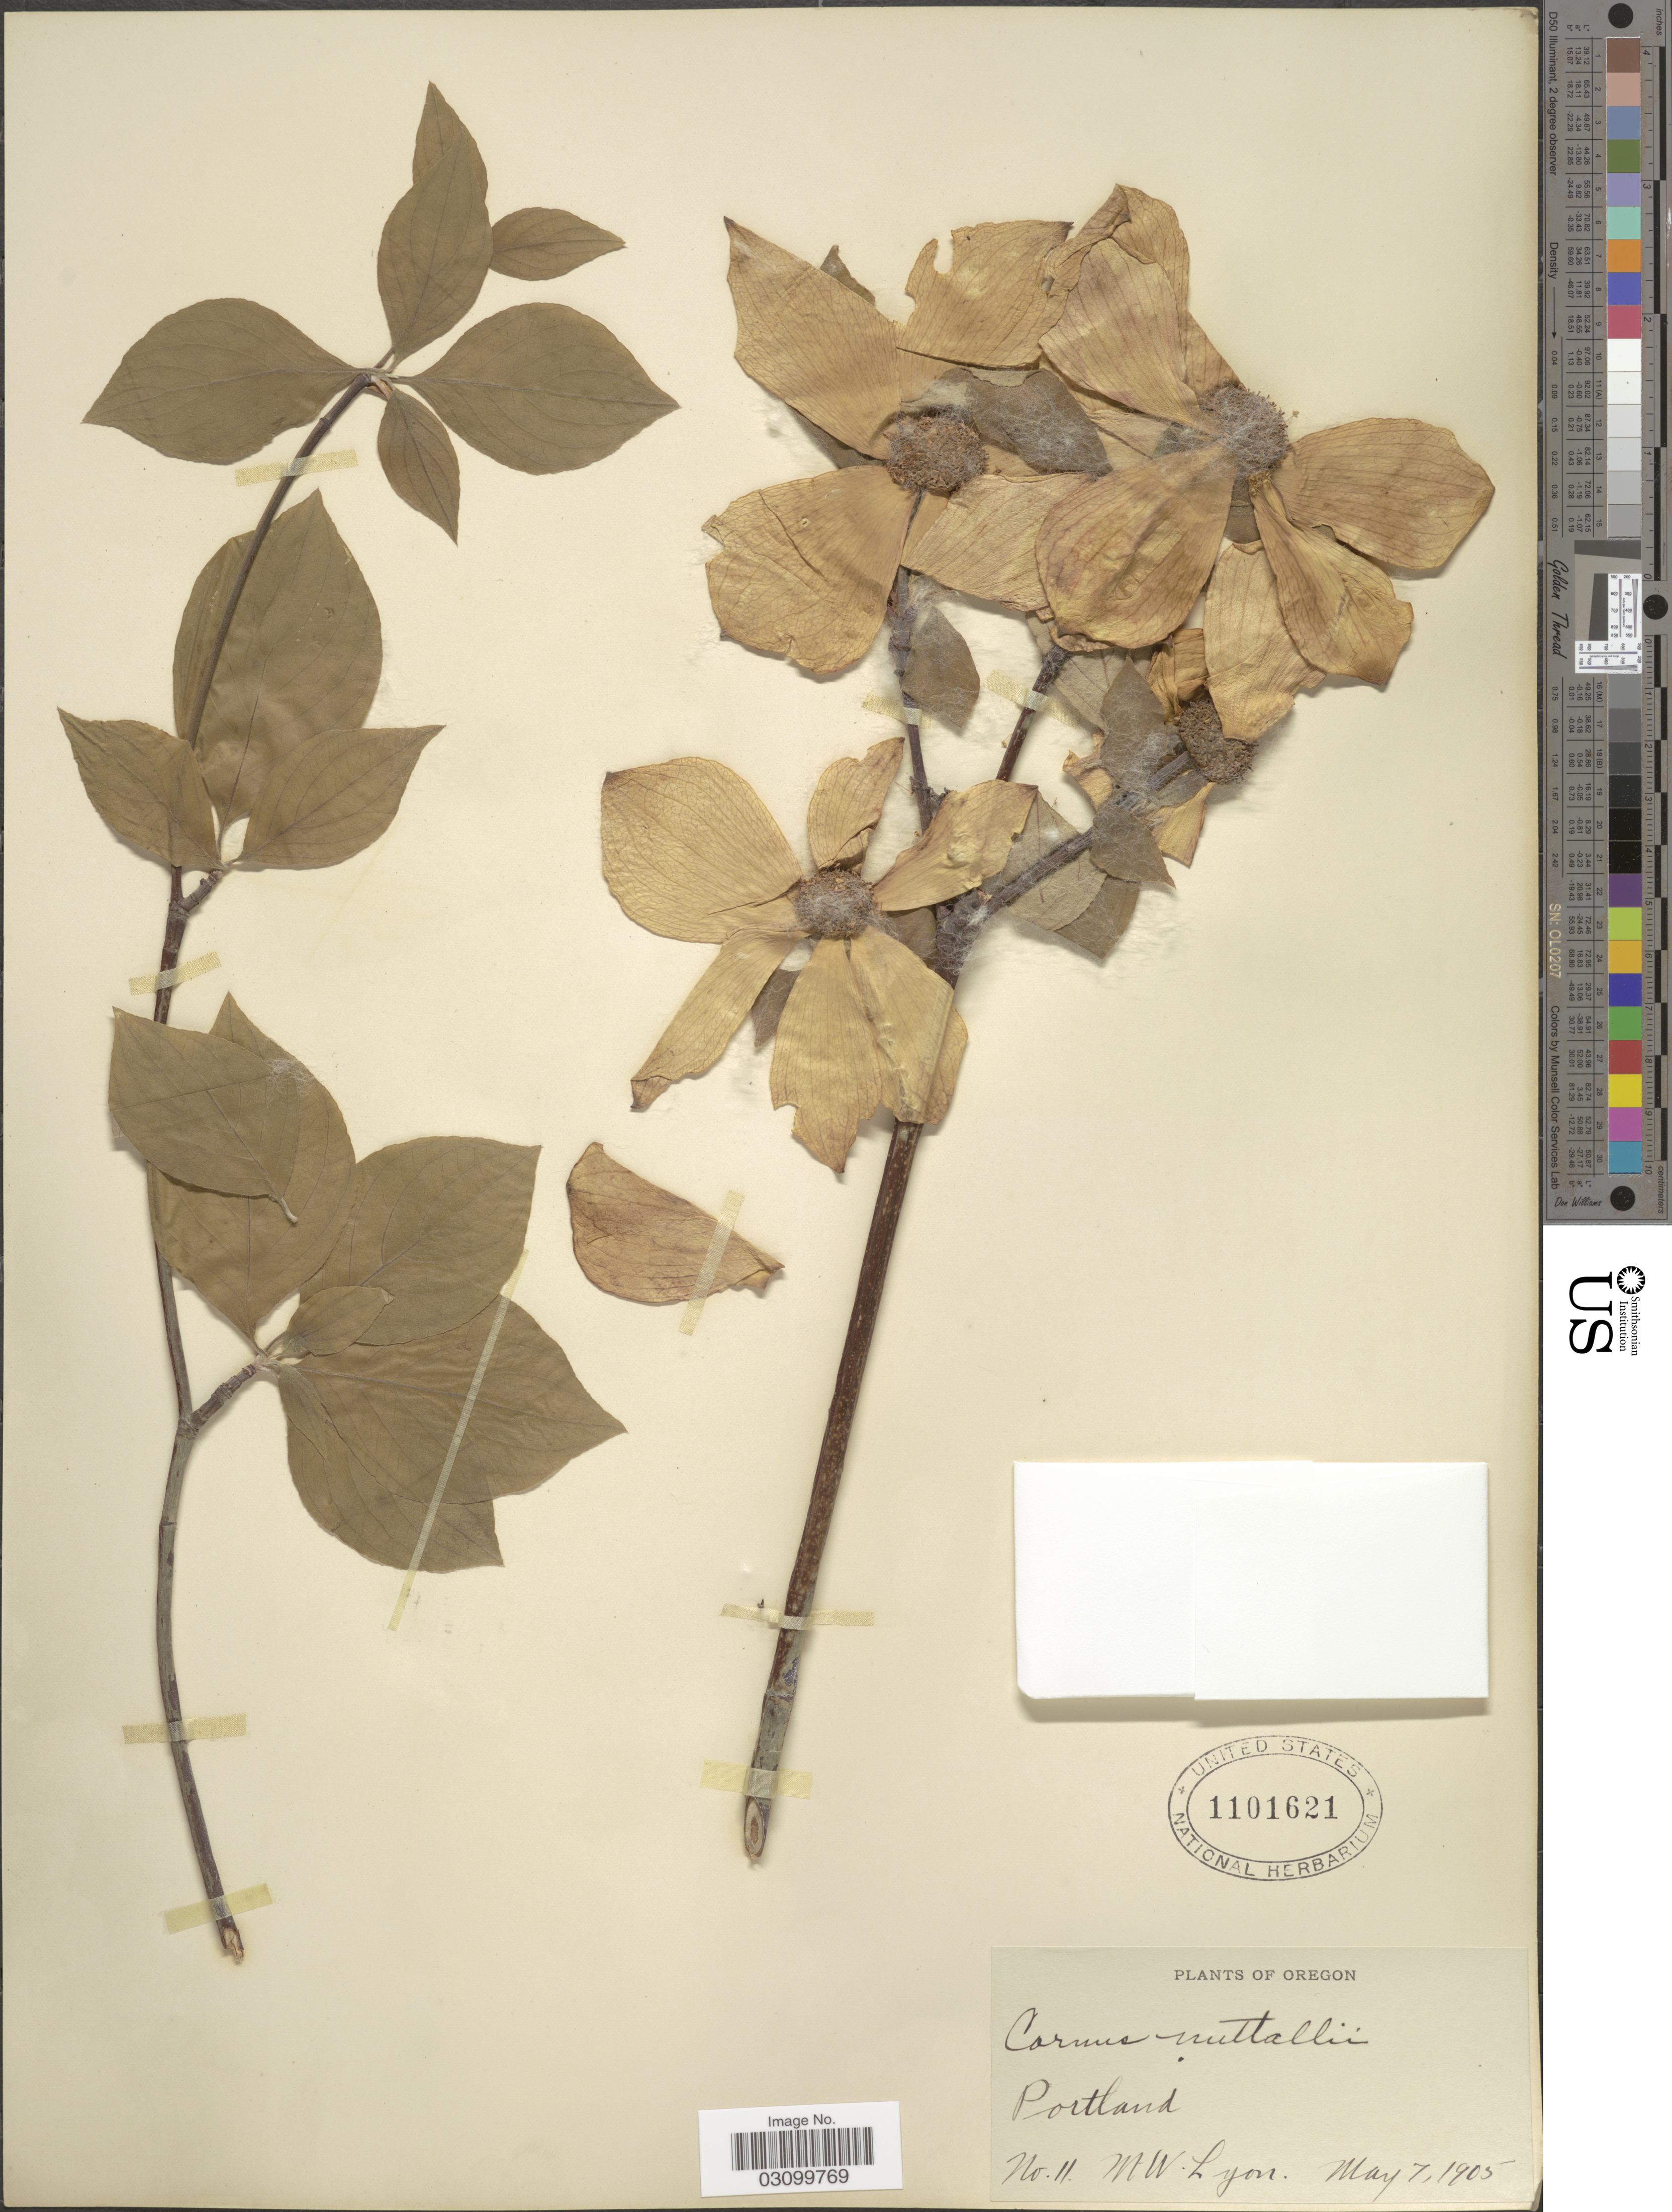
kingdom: Plantae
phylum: Tracheophyta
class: Magnoliopsida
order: Cornales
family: Cornaceae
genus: Cornus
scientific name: Cornus nuttallii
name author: Audubon ex Torr. & A. Gray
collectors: M. W. Lyon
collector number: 11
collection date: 1905-05-07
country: United States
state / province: Oregon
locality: Portland.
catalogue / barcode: US 1101621